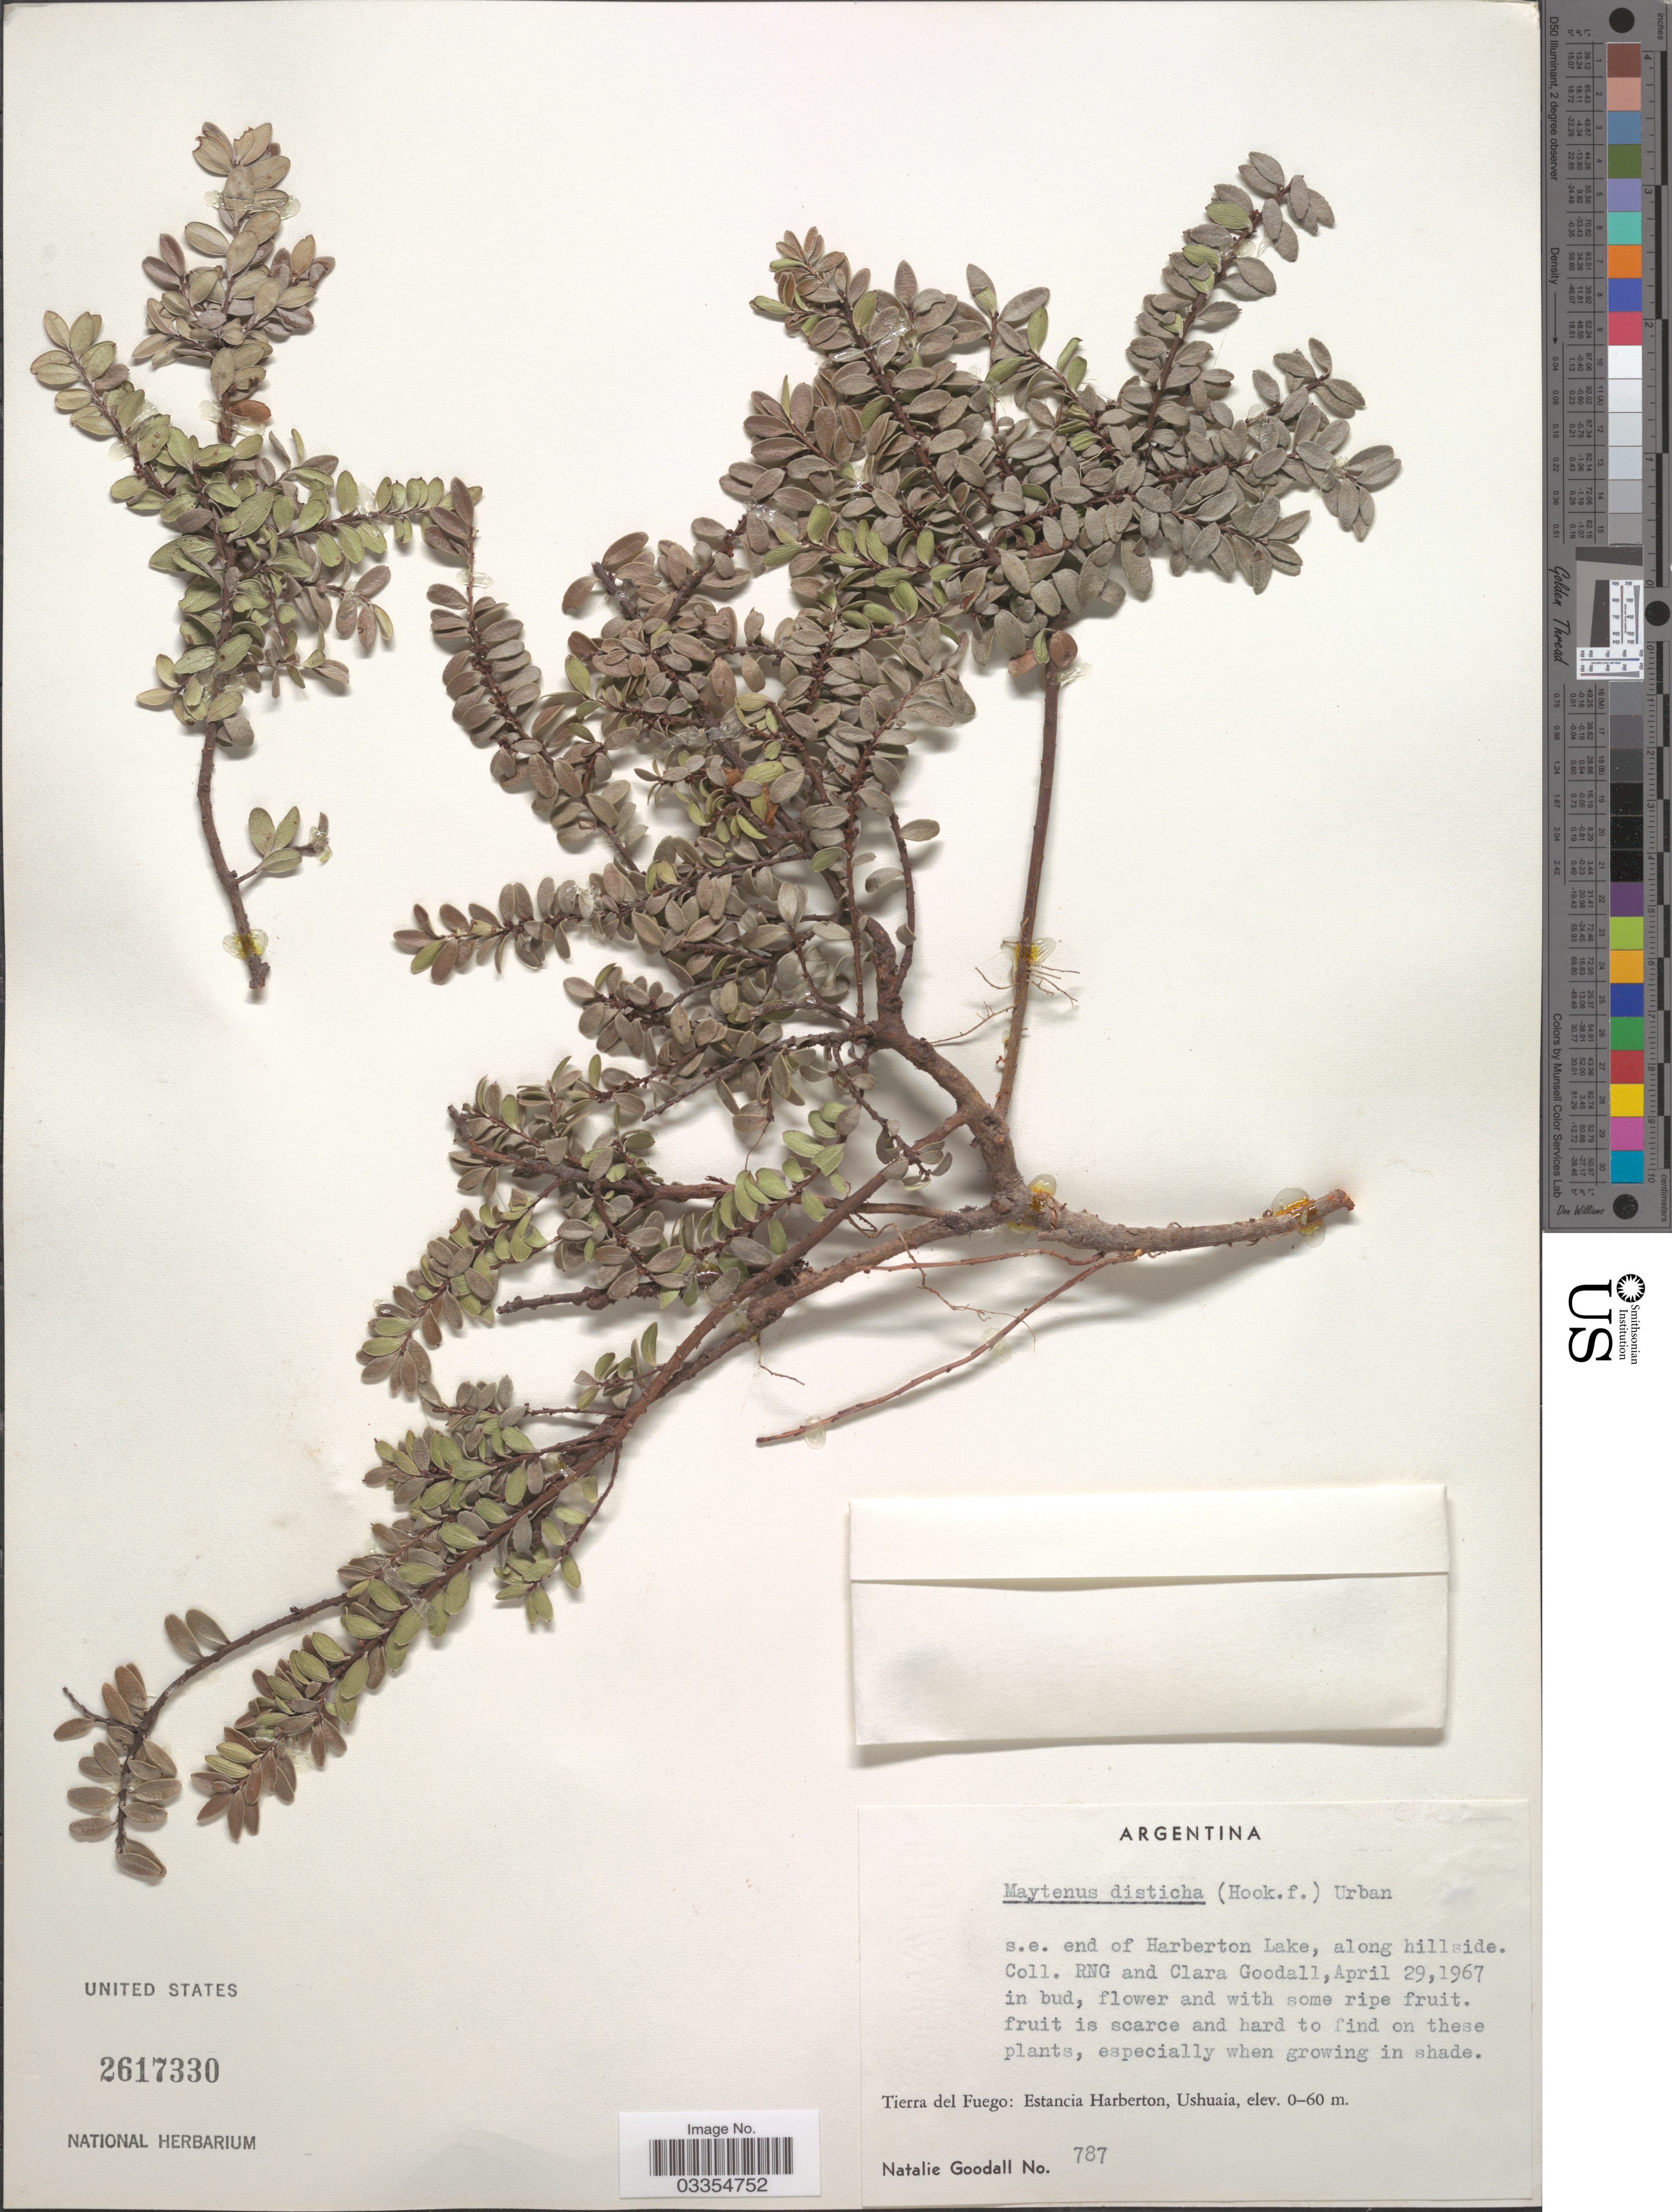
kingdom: Plantae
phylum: Tracheophyta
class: Magnoliopsida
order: Celastrales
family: Celastraceae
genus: Maytenus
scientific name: Maytenus disticha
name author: (Hook. f.) Urb.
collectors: R. Goodall, C. Goodall & N. Goodall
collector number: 787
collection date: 1967-04-29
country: Argentina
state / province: Tierra del Fuego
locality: S.e. end of Harberton Lake, along hillside. Estancia Harberton, Ushuaia.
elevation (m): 0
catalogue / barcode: US 2617330